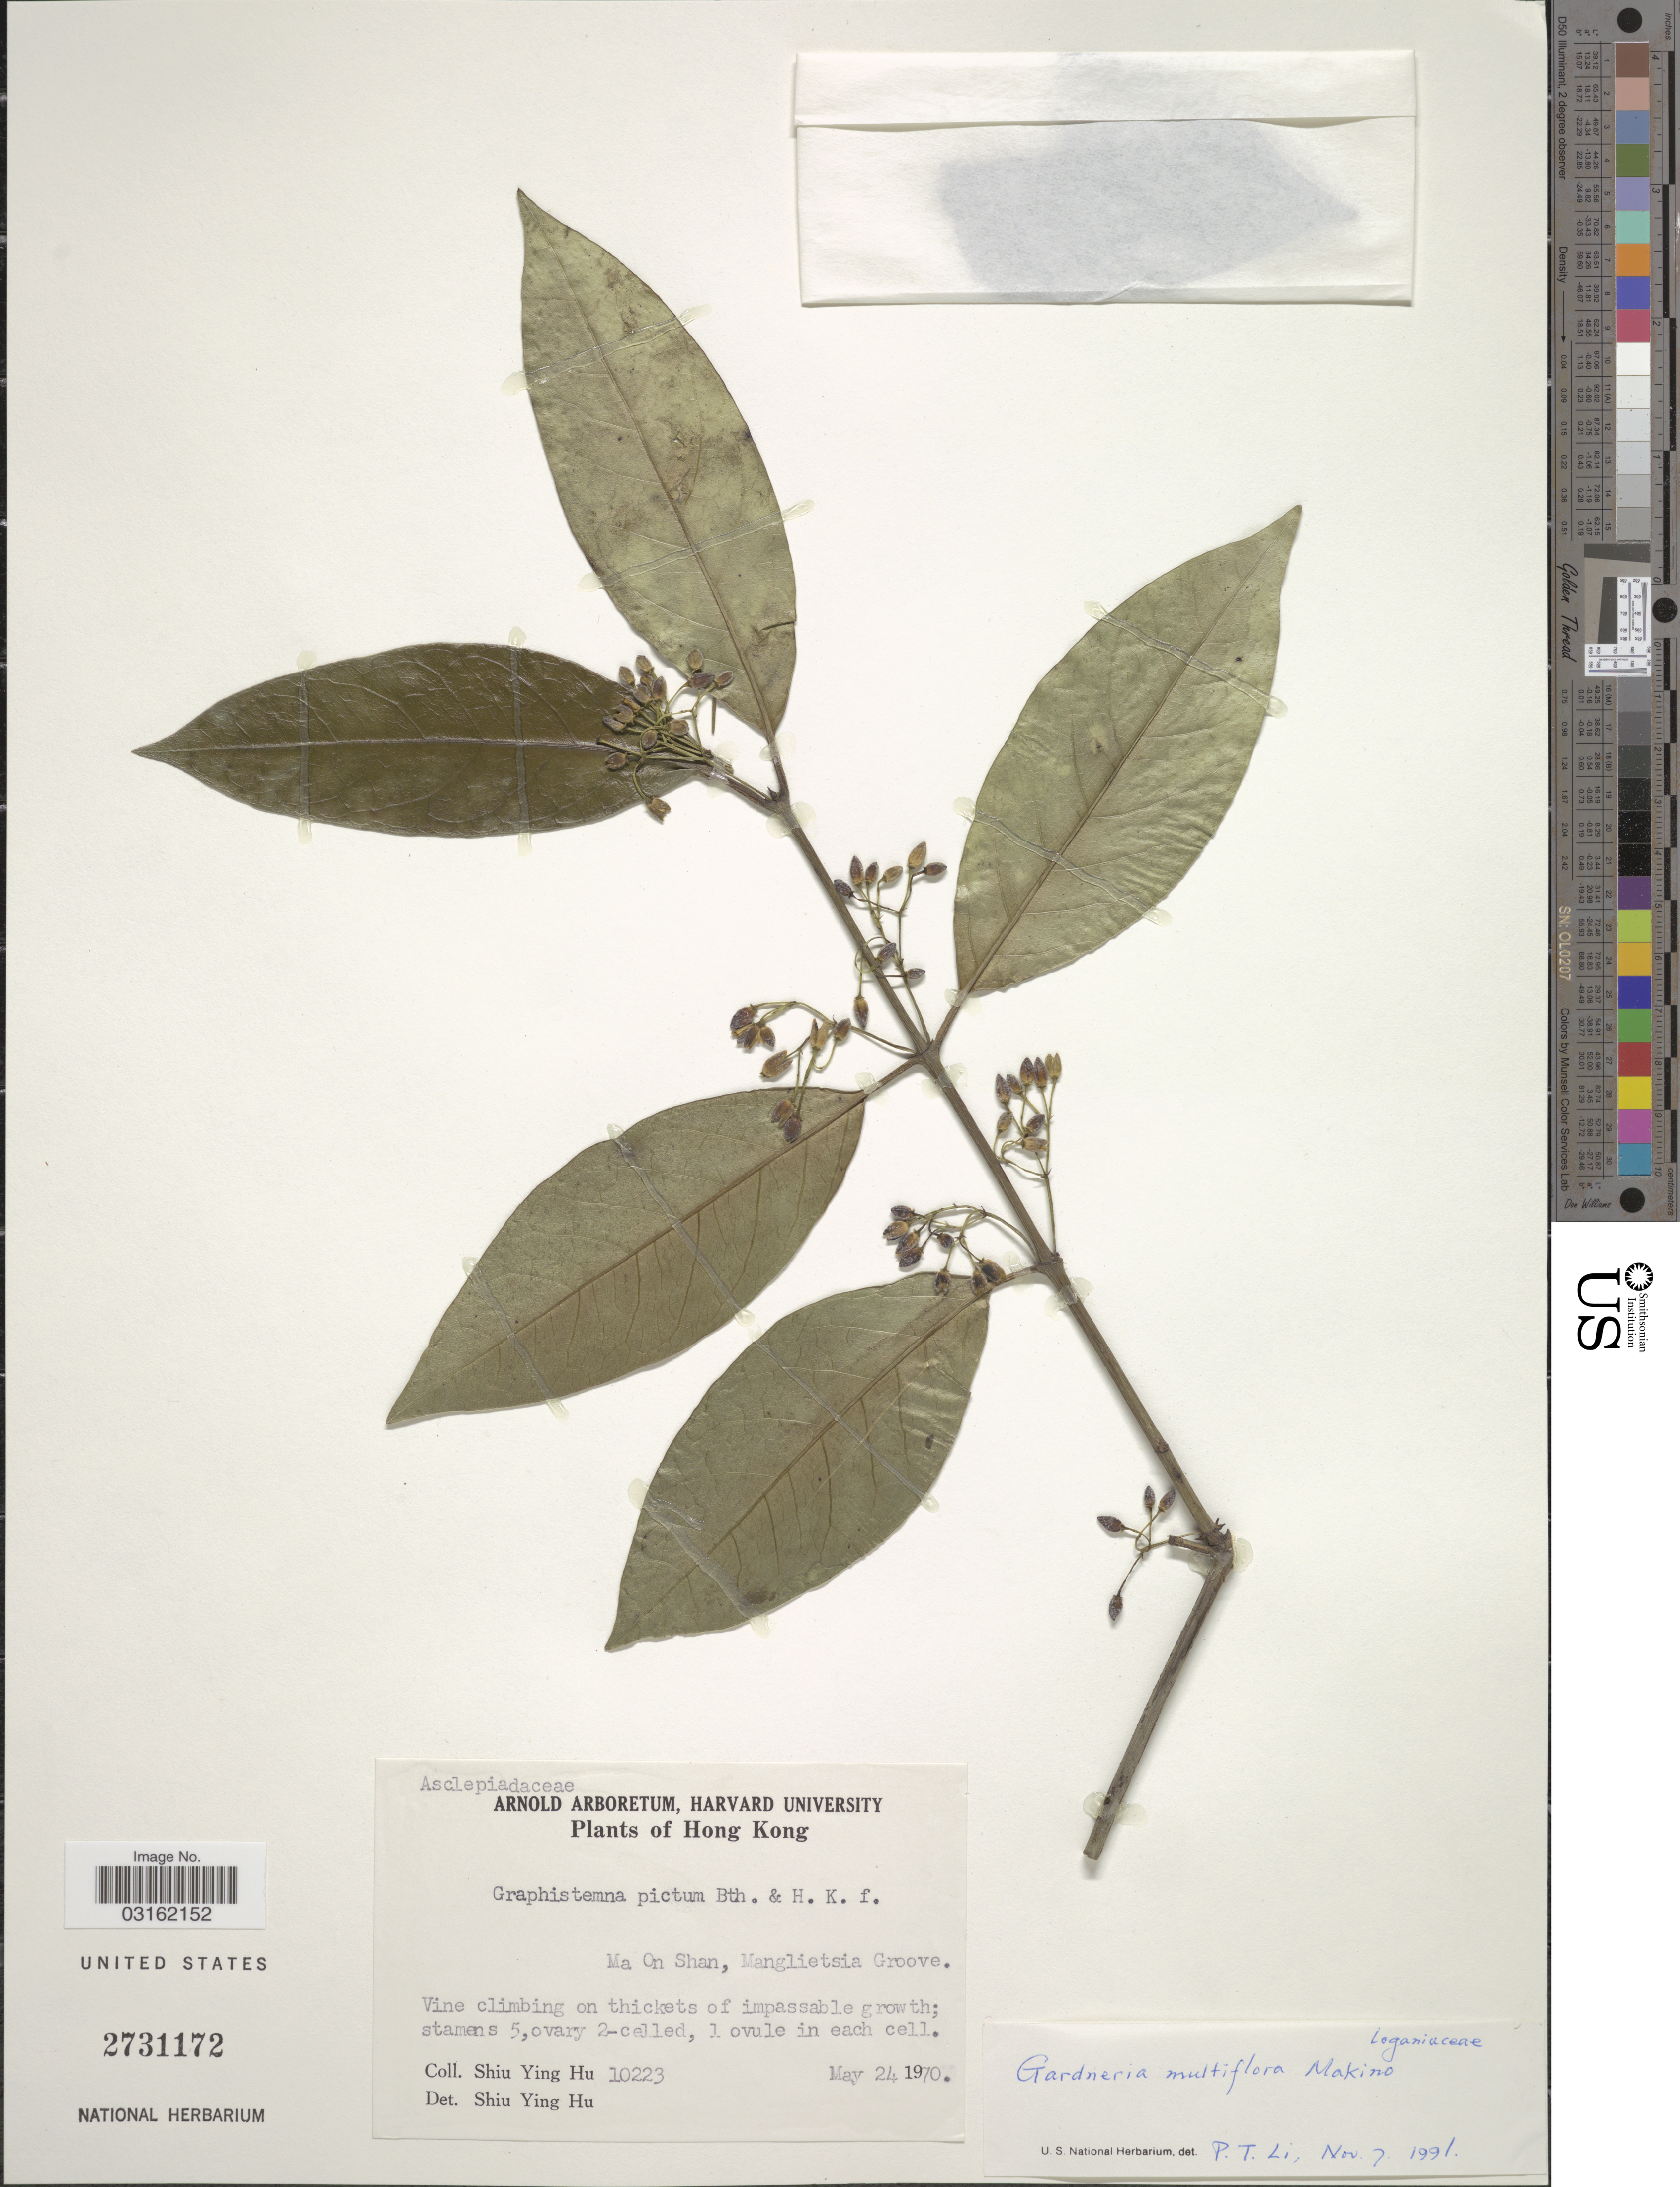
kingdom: Plantae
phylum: Tracheophyta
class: Magnoliopsida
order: Gentianales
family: Loganiaceae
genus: Gardneria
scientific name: Gardneria multiflora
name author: Makino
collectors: S. Y. Hu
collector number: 10223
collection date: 1970-05-24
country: China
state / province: Hong Kong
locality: Ma On Shan, Manglietsia Groove.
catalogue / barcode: US 2731172